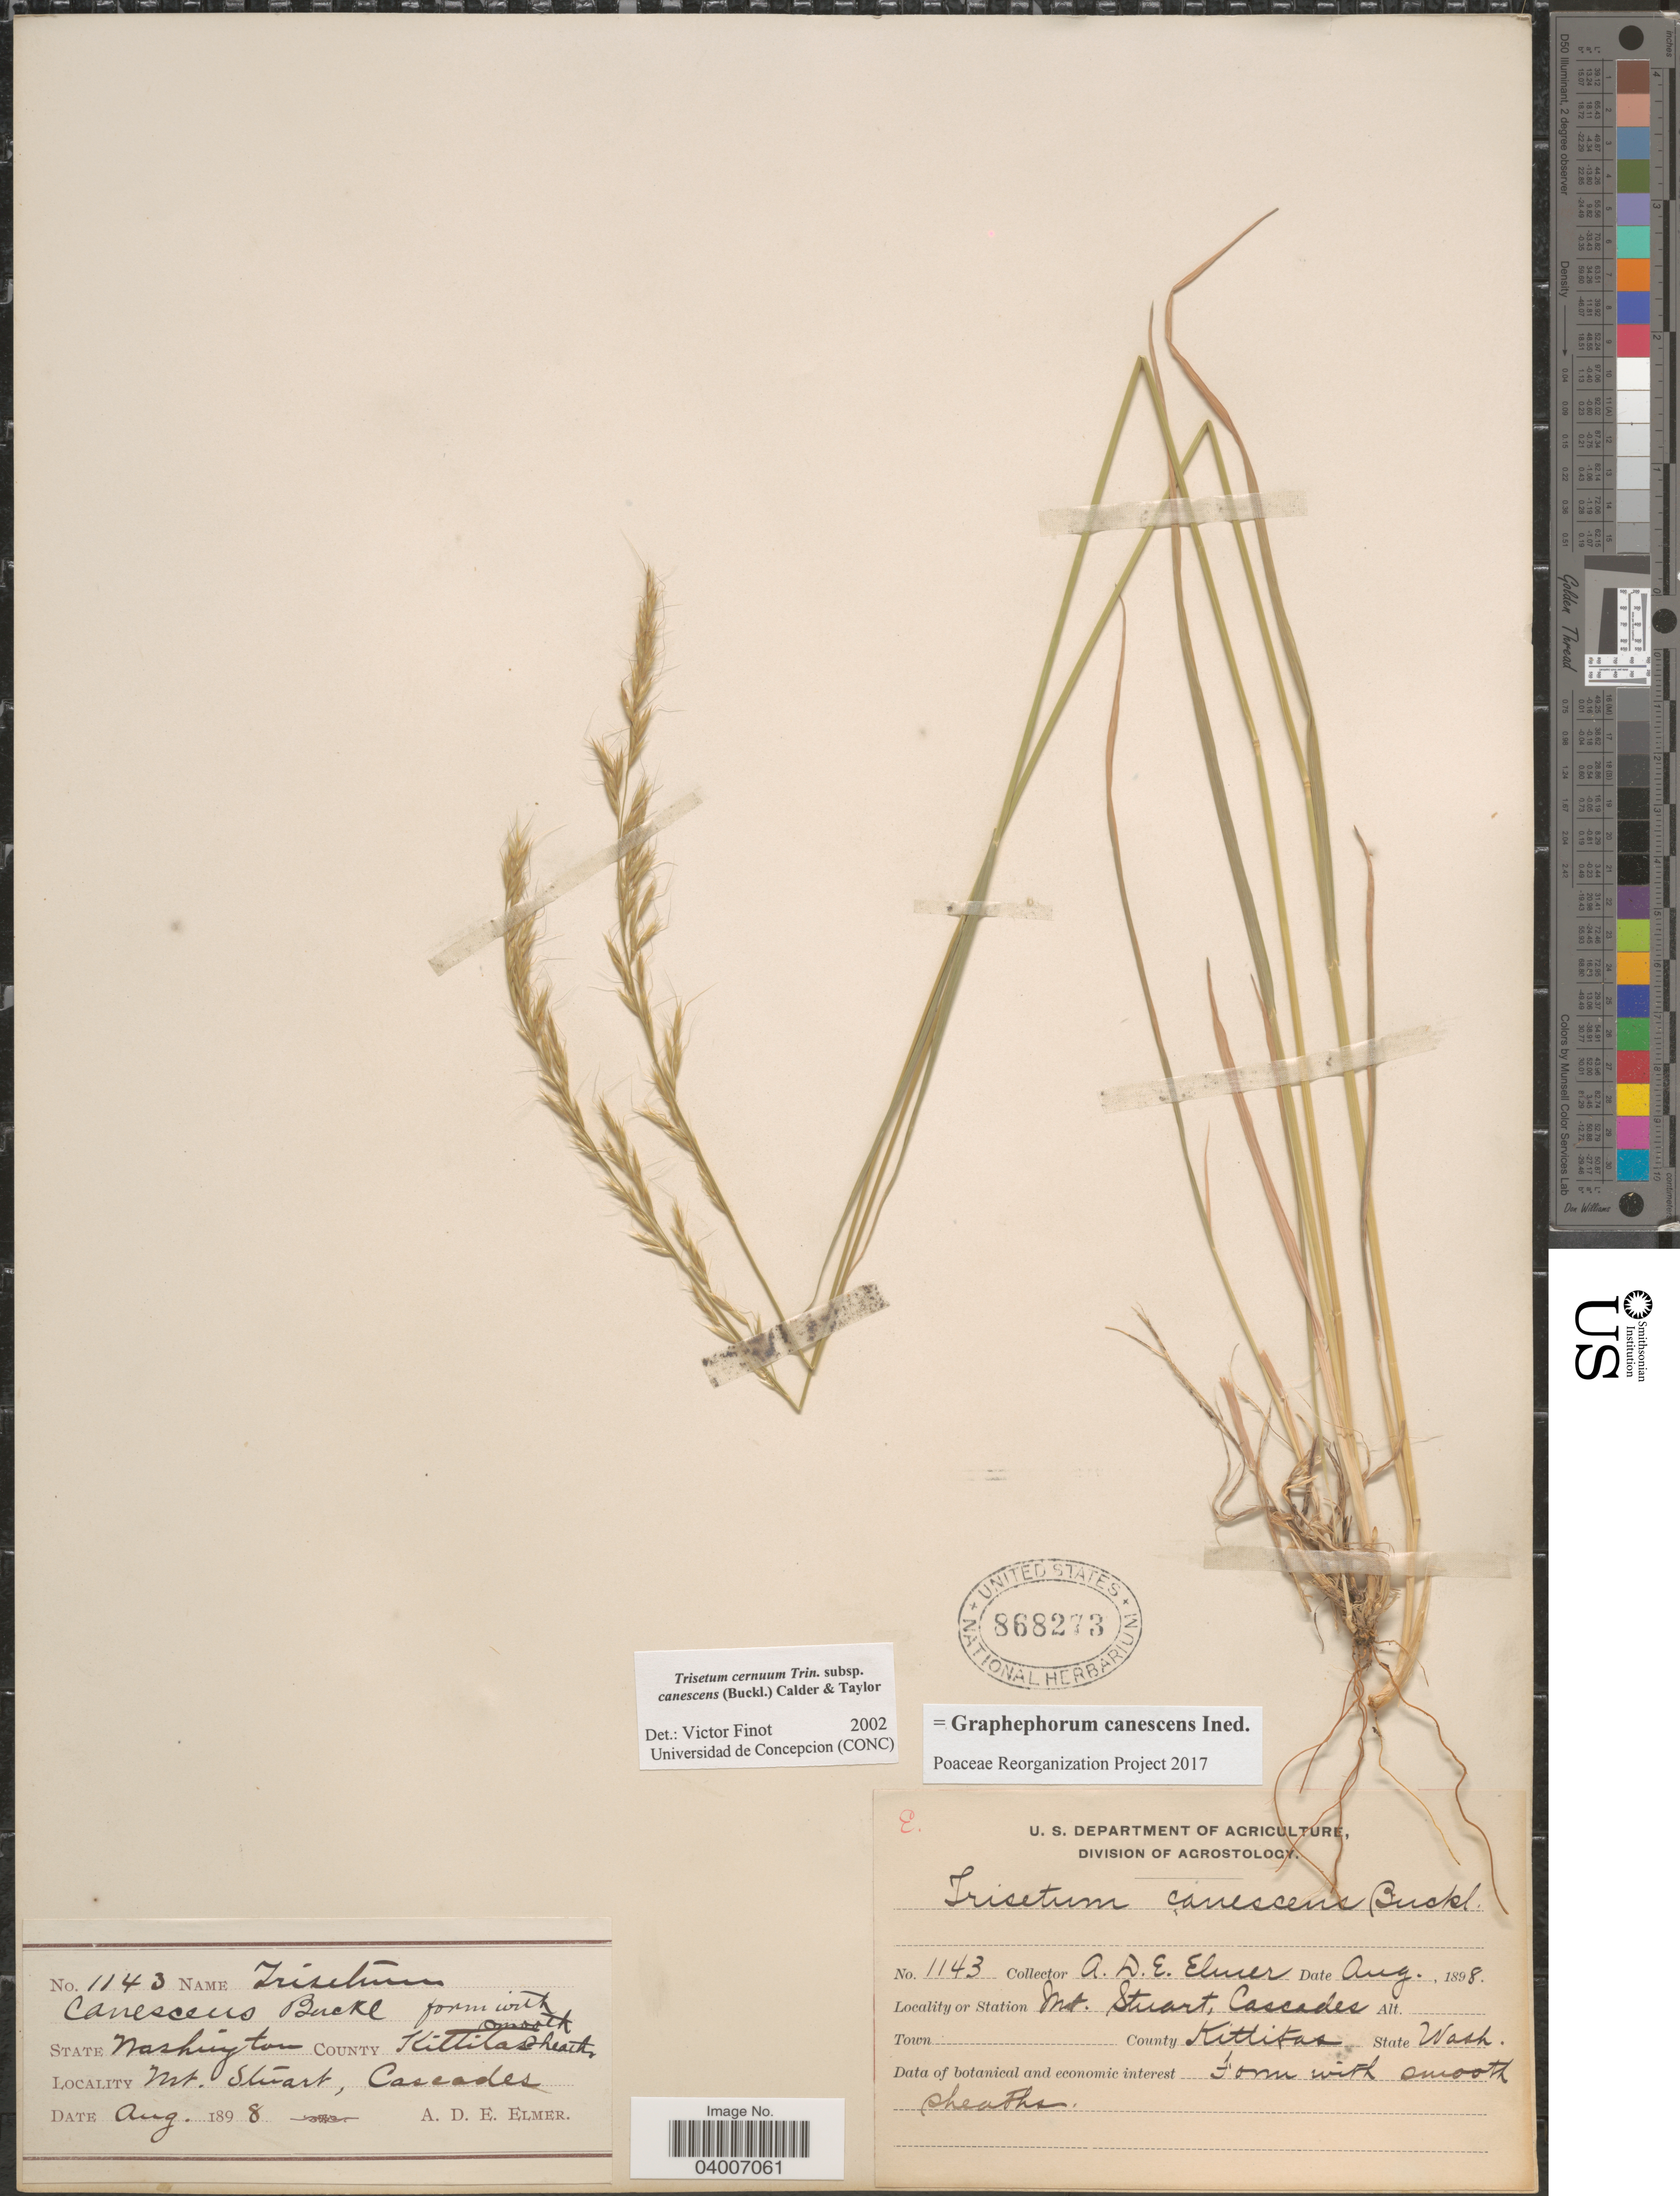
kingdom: Plantae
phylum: Tracheophyta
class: Liliopsida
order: Poales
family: Poaceae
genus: Graphephorum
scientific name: Graphephorum canescens ined.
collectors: A. D. E. Elmer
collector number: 1143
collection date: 1898-08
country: United States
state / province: Washington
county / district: Kittitas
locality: Station Mt Stuart, Cascades. County Kittitas.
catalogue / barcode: US 868273